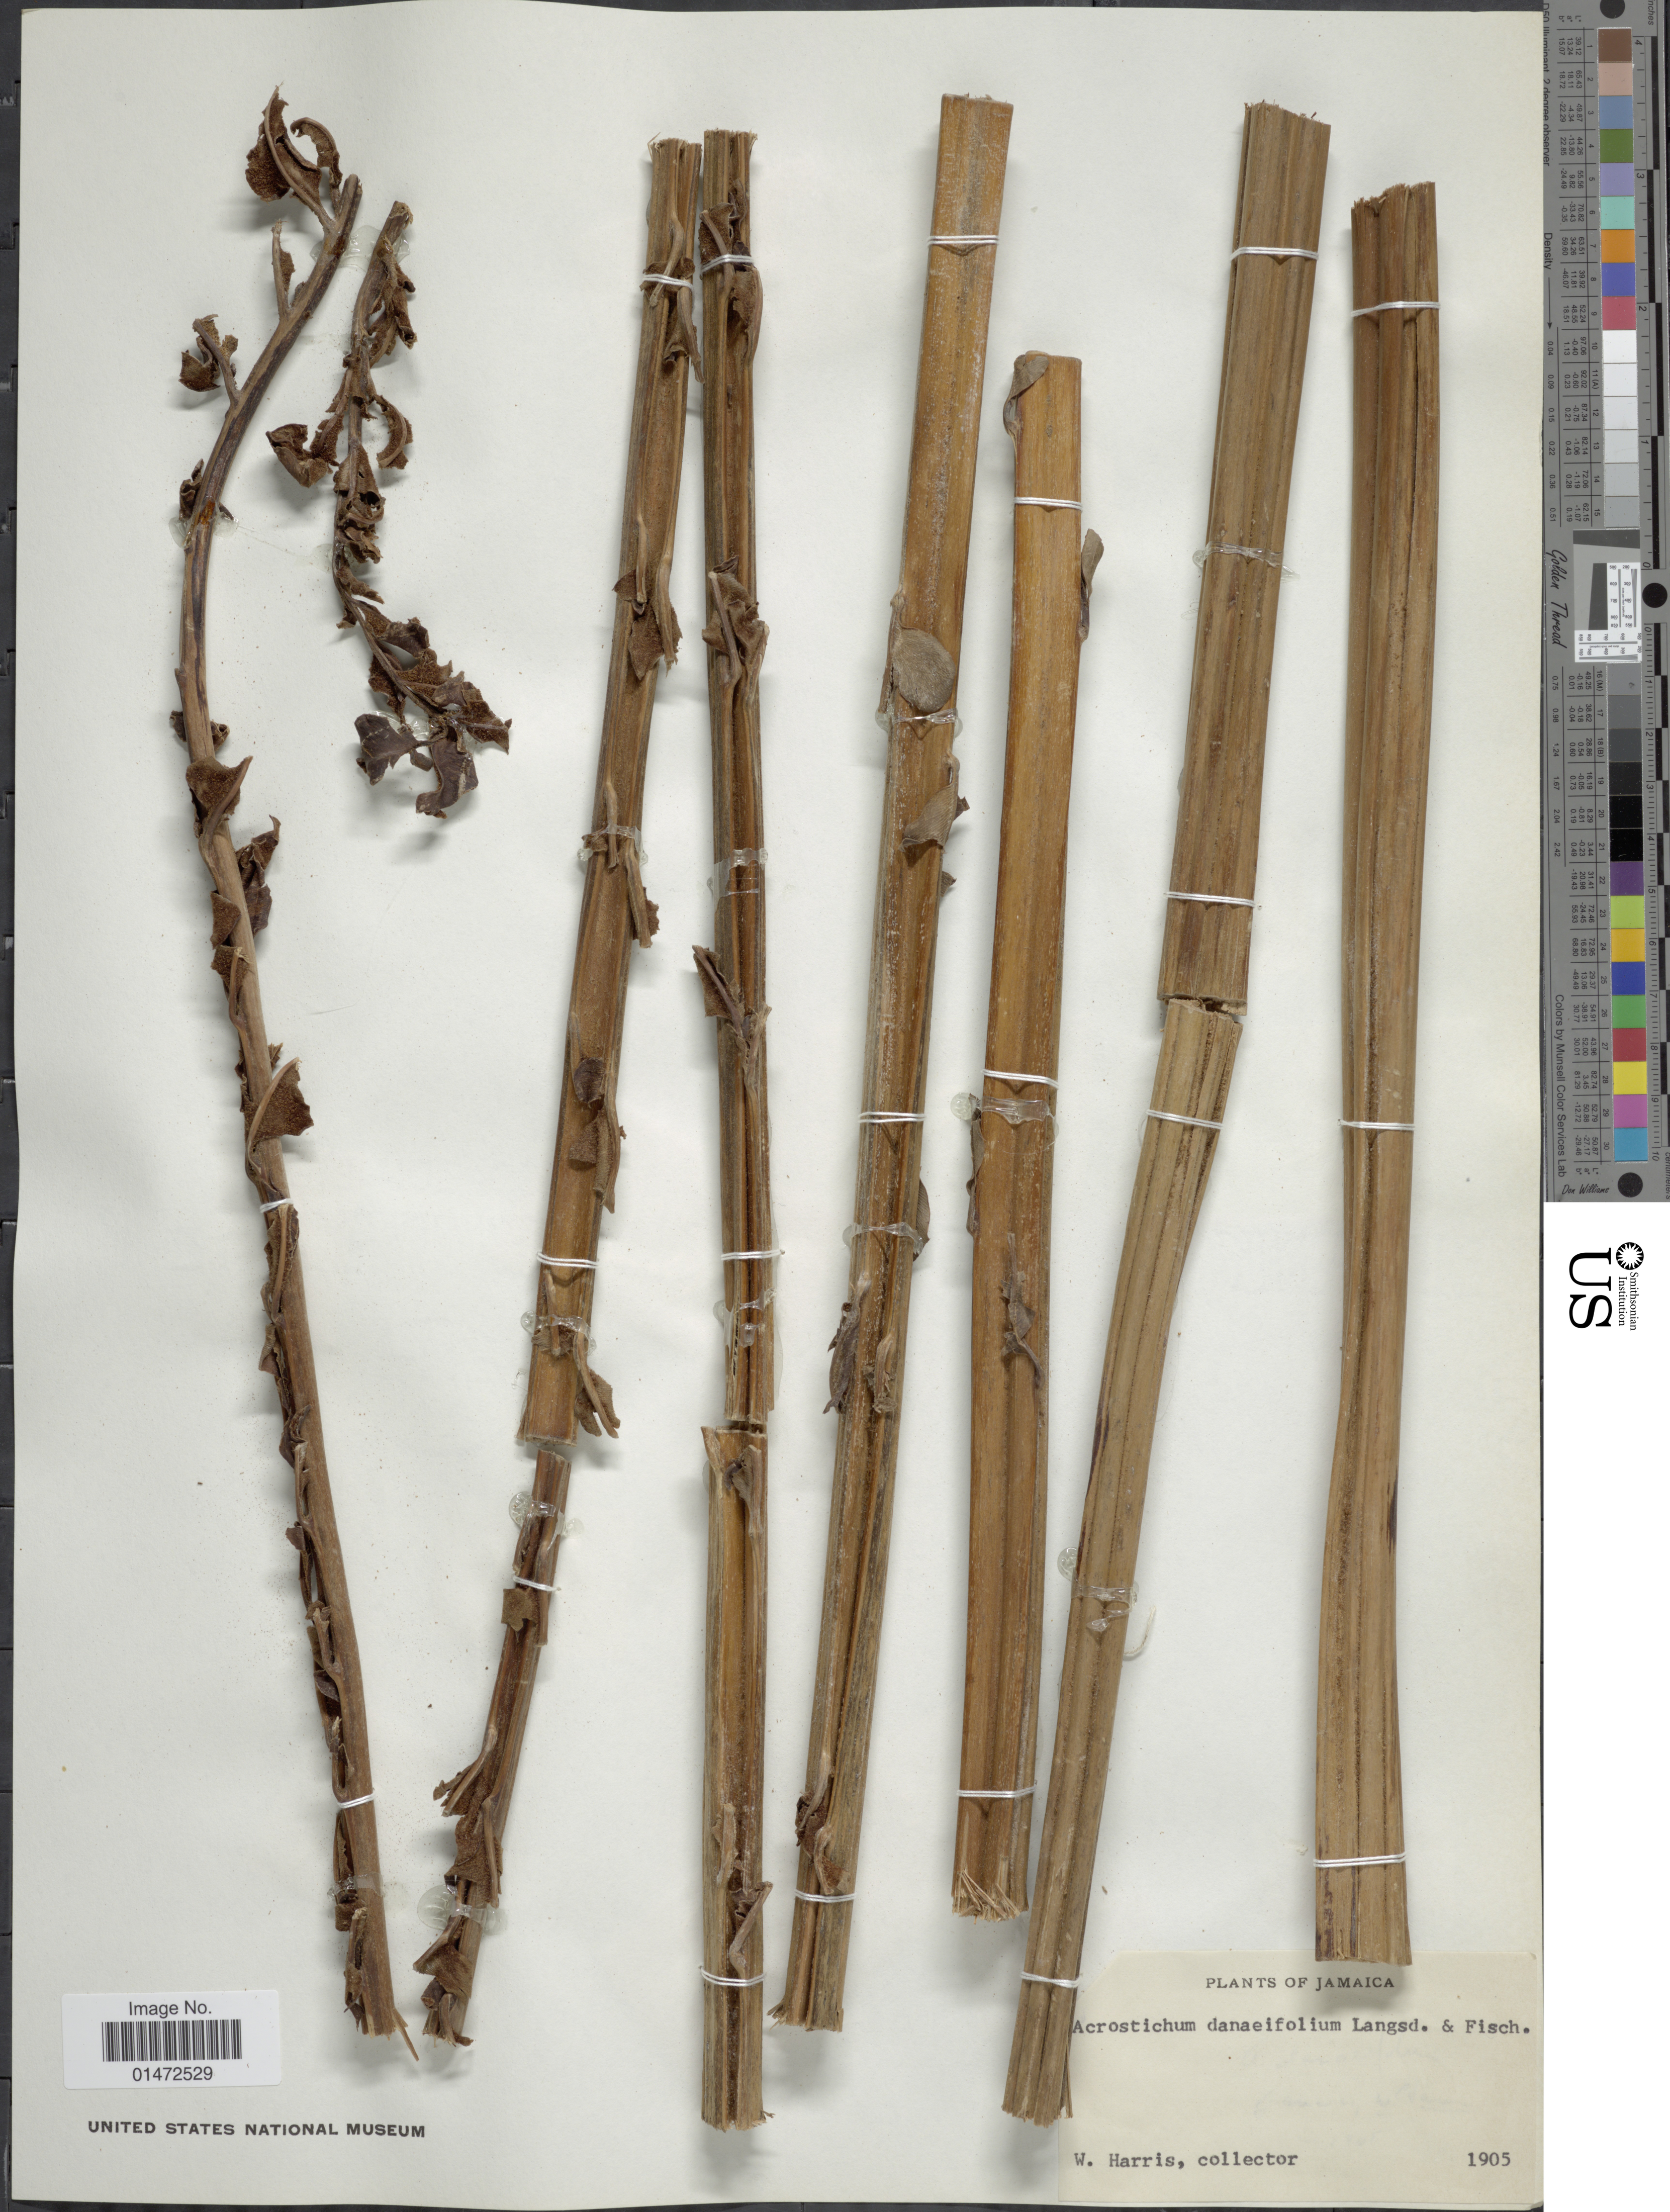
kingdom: Plantae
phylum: Tracheophyta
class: Polypodiopsida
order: Polypodiales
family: Pteridaceae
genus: Acrostichum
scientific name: Acrostichum danaeifolium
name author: Langsd. & Fisch.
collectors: W. Harris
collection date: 1905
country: Jamaica